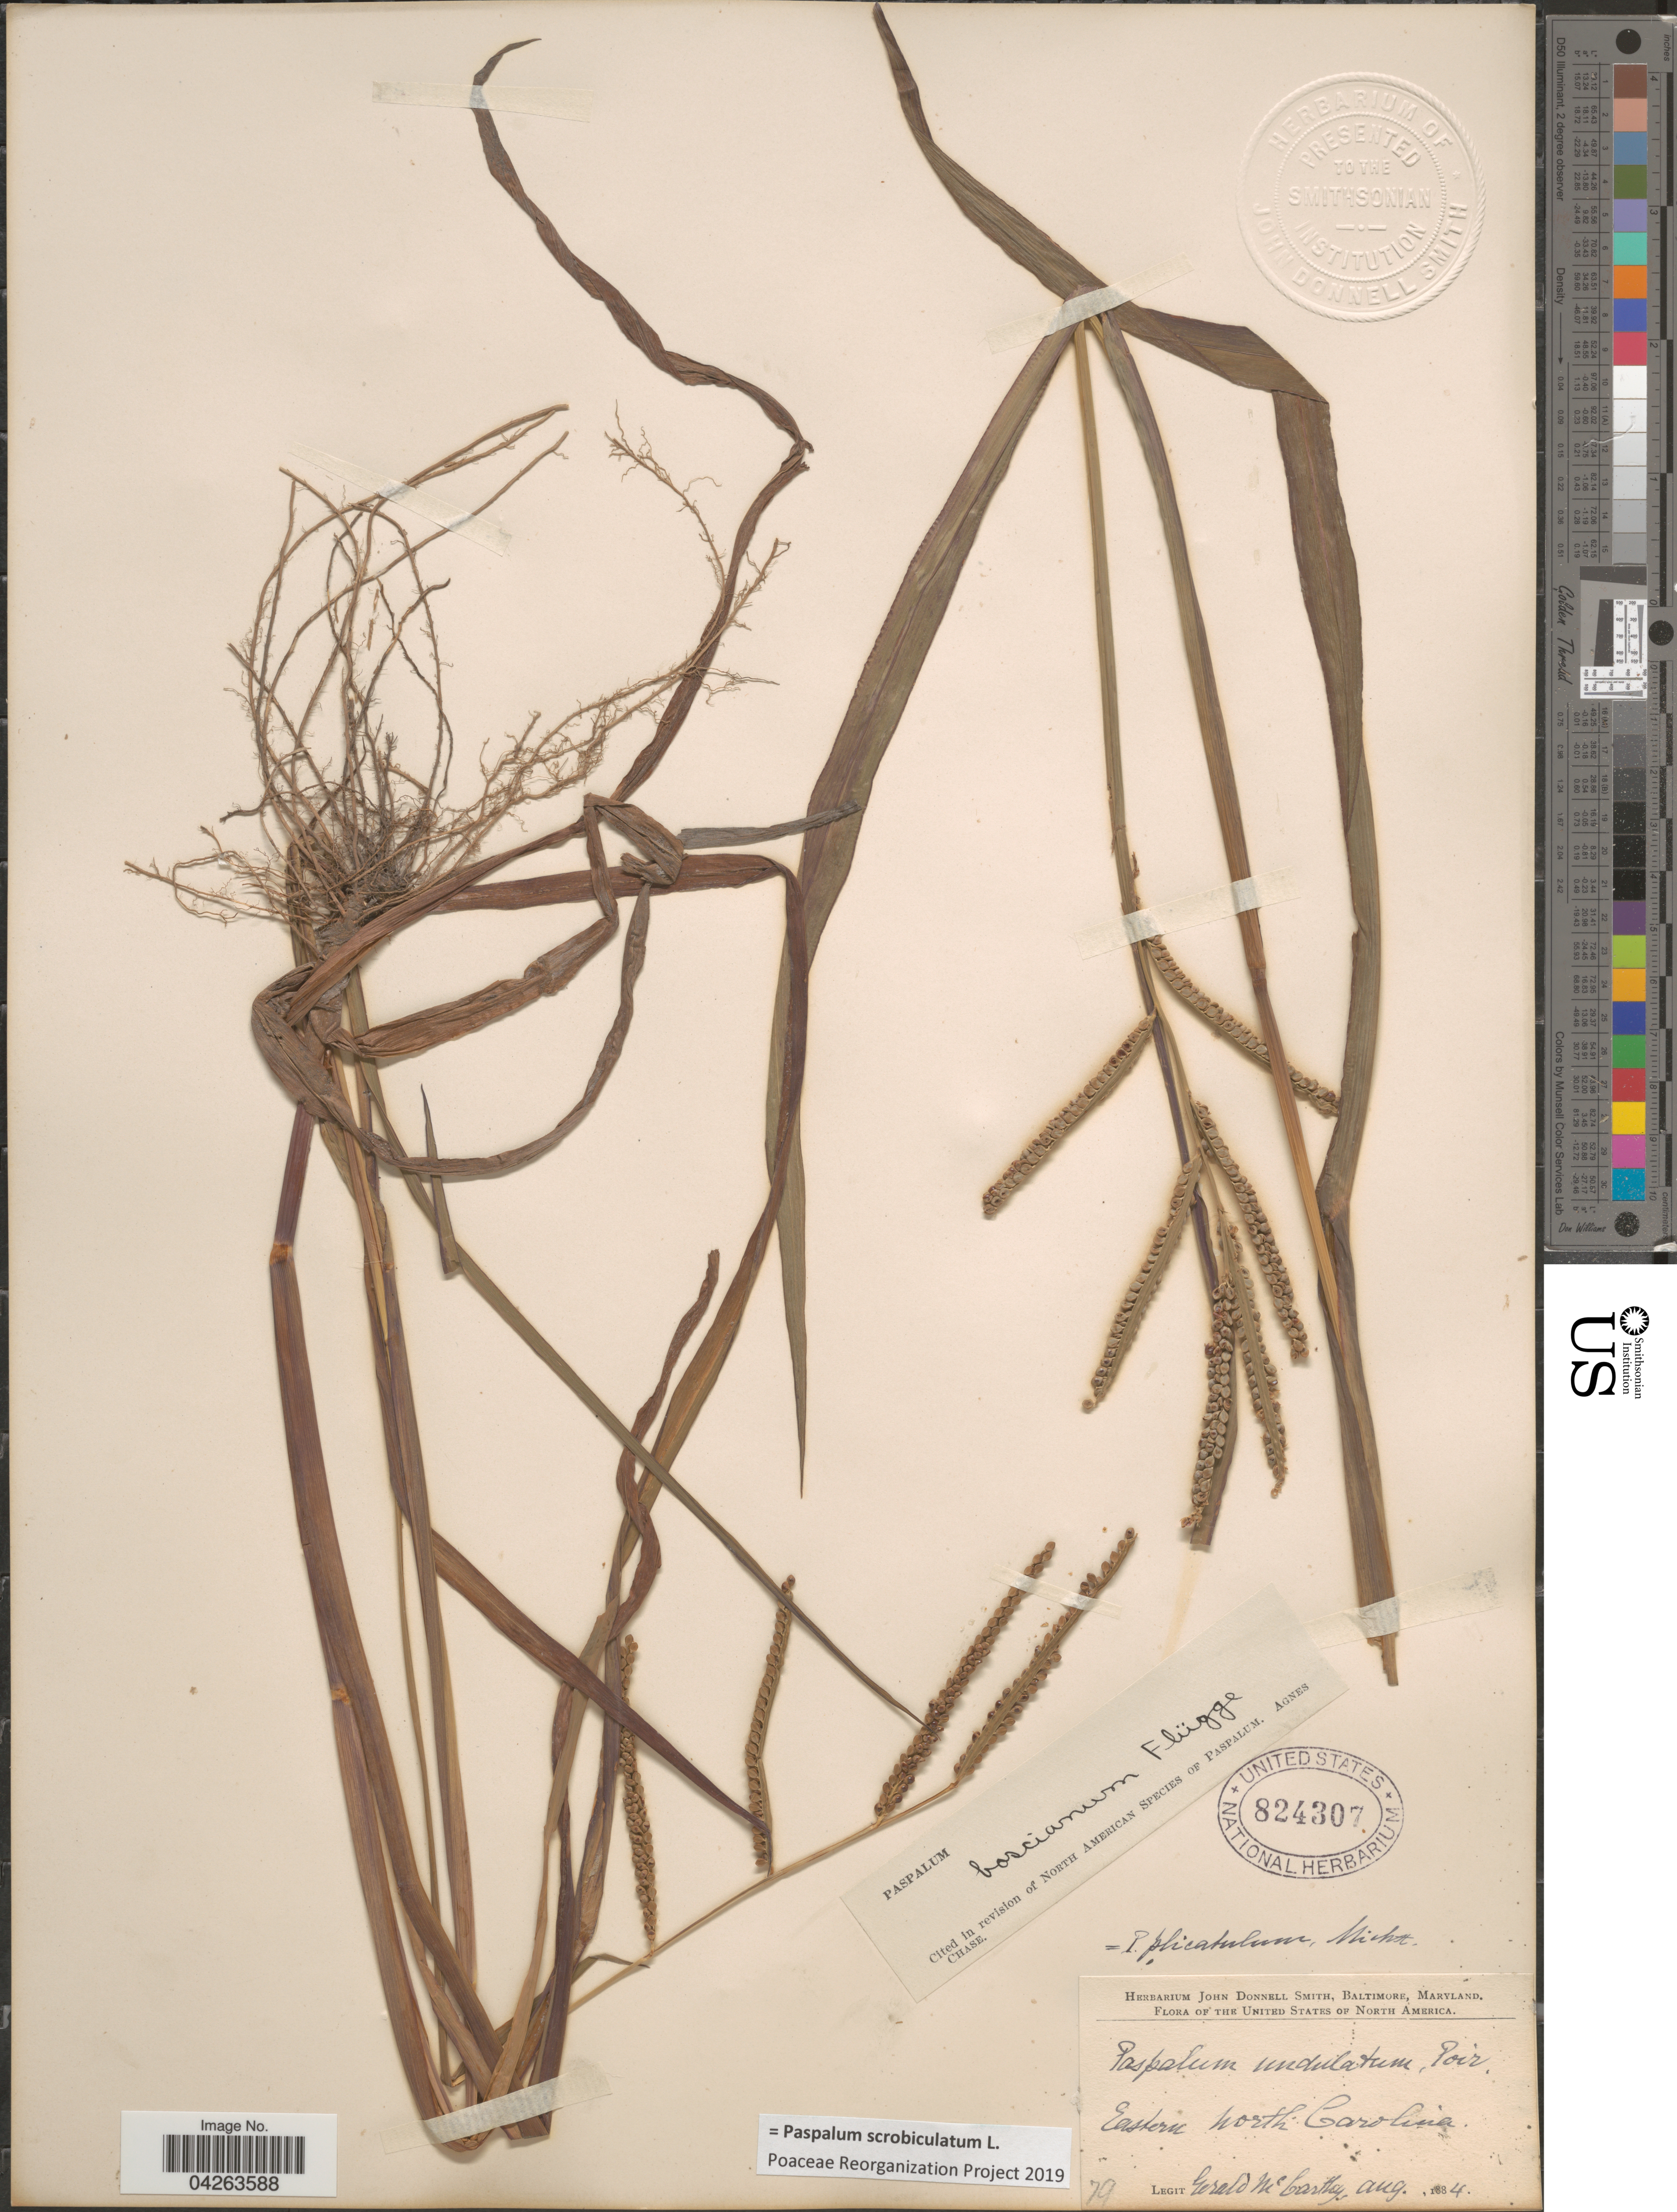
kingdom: Plantae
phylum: Tracheophyta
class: Liliopsida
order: Poales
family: Poaceae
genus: Paspalum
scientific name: Paspalum scrobiculatum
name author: L.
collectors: G. McCarthy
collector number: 79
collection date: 1884-08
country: United States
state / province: North Carolina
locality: Eastern North Carolina.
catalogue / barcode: US 824307